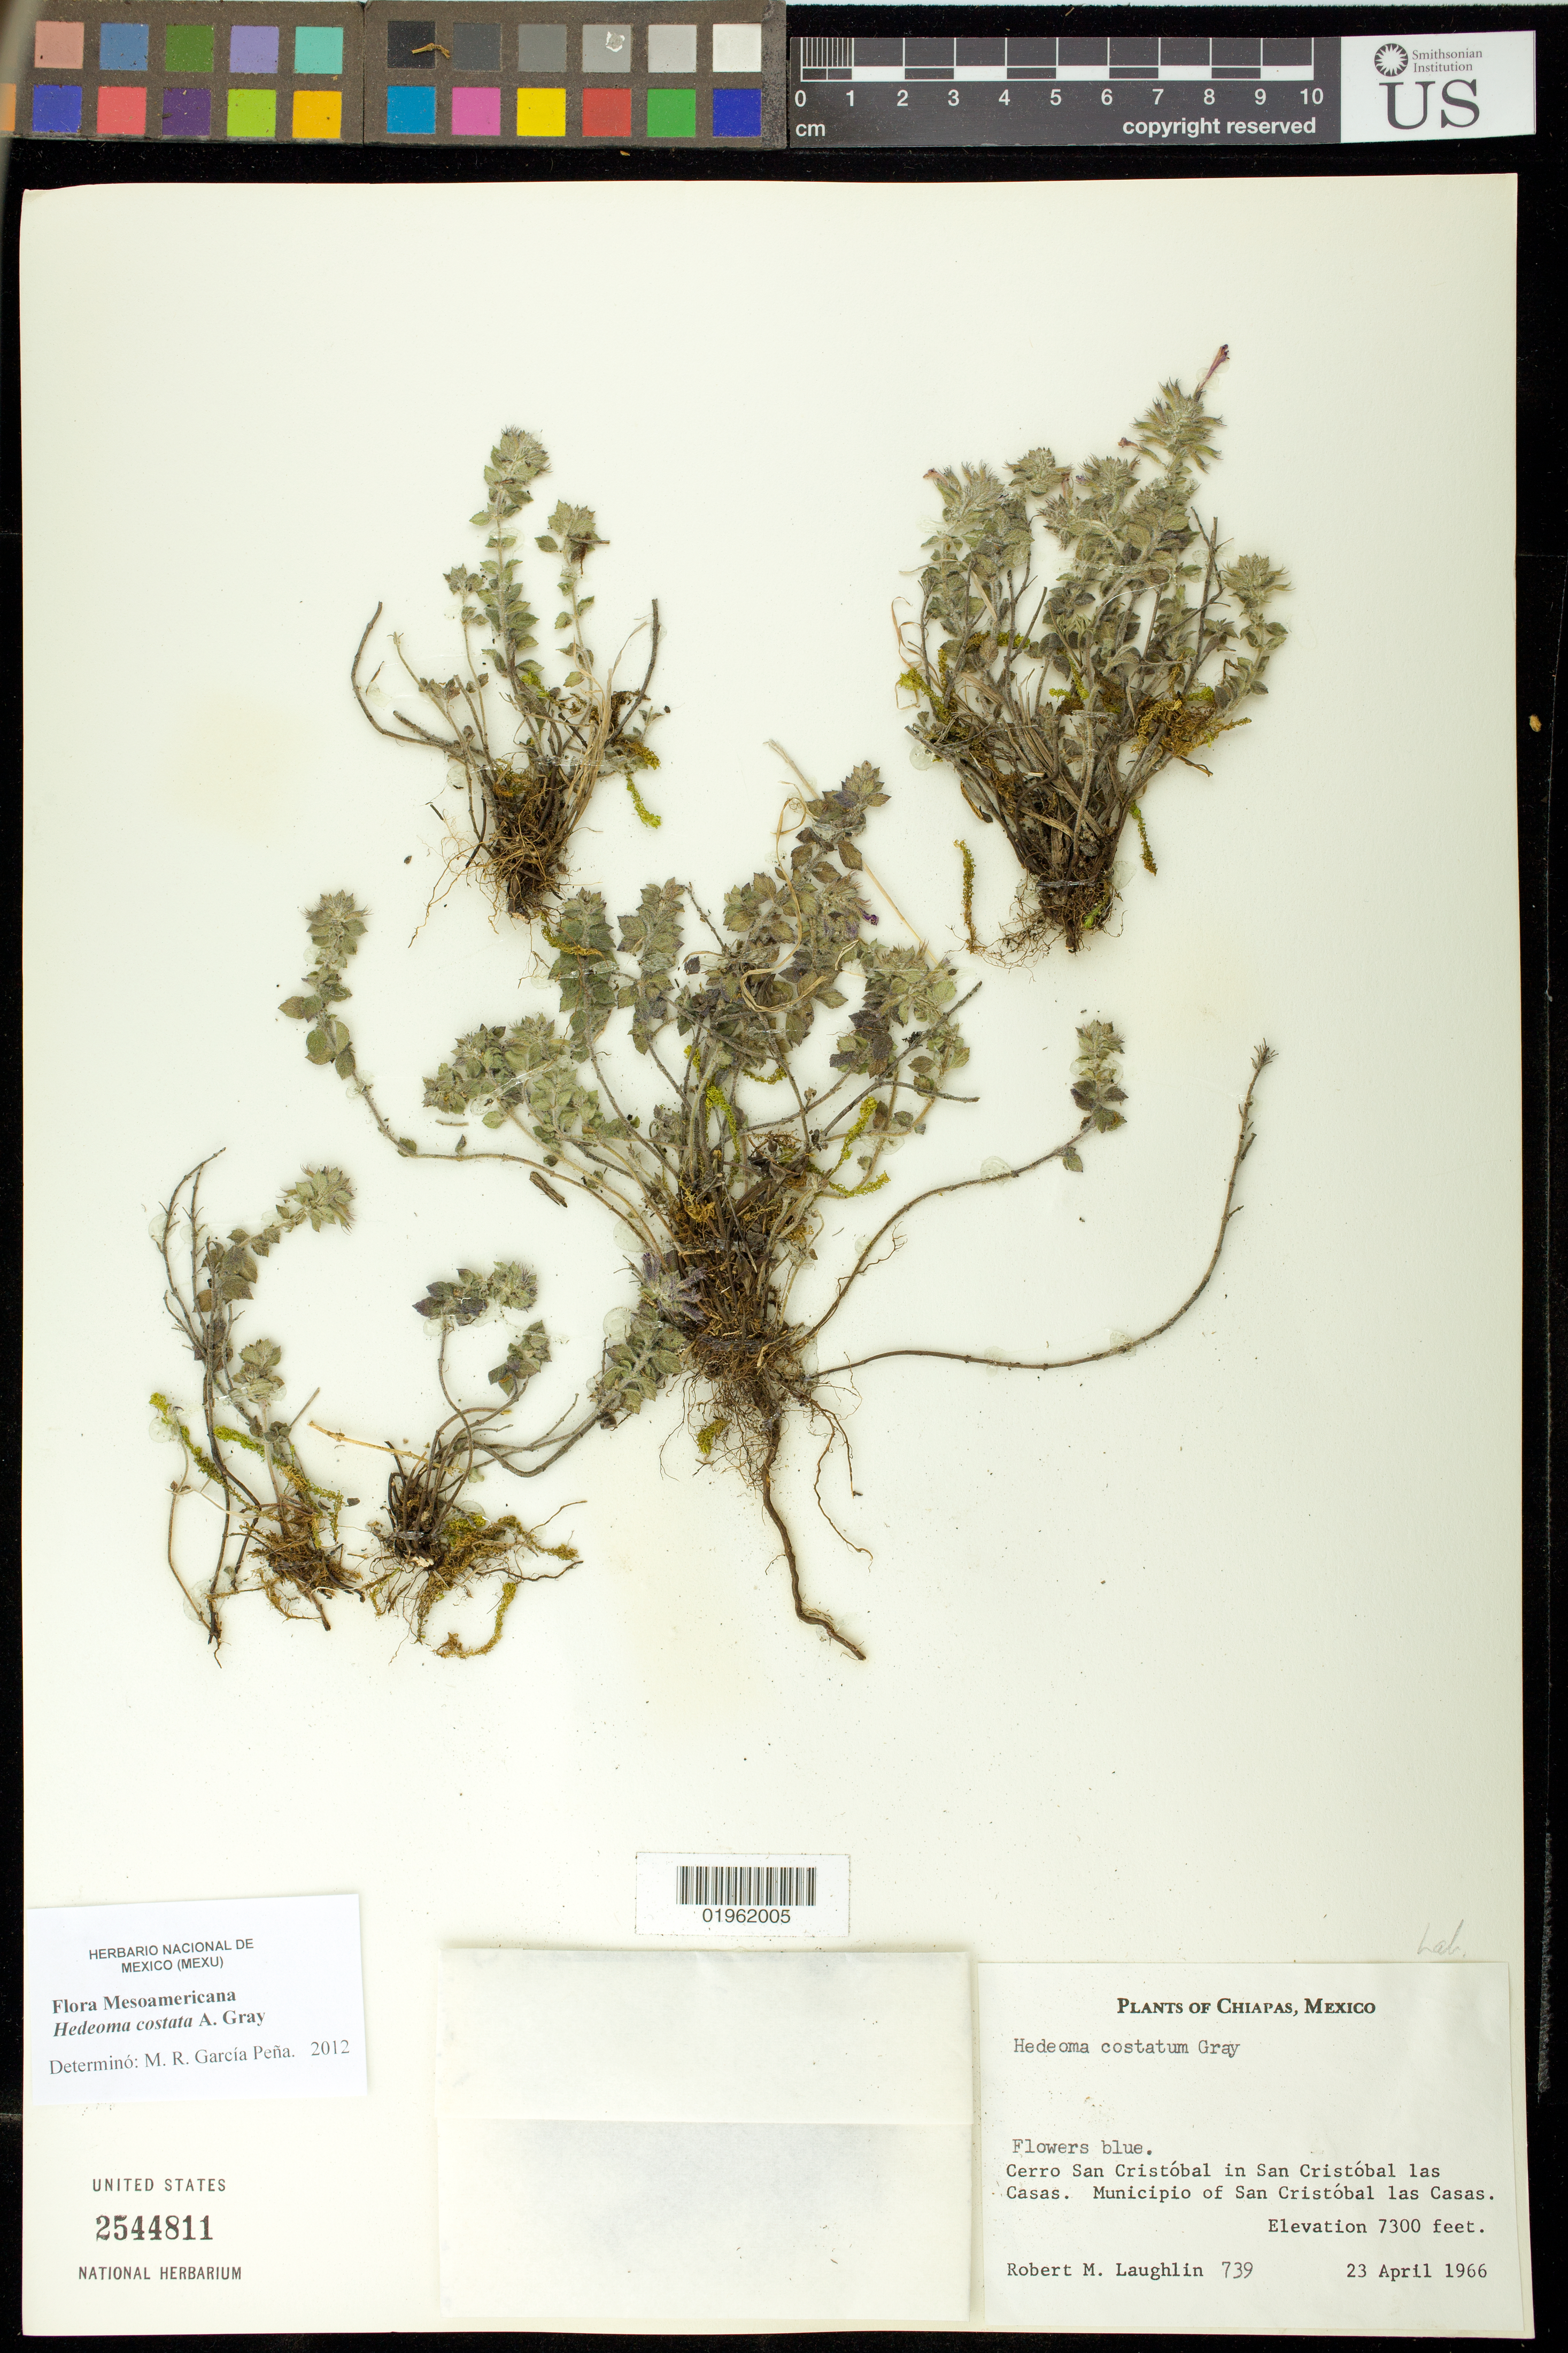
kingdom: Plantae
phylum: Tracheophyta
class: Magnoliopsida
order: Lamiales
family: Lamiaceae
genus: Hedeoma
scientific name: Hedeoma costata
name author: A. Gray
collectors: R. M. Laughlin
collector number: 739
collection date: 1966-04-23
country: Mexico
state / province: Chiapas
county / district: San Cristóbal de Las Casas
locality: Cerro San Cristobal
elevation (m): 2225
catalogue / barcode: US 2544811